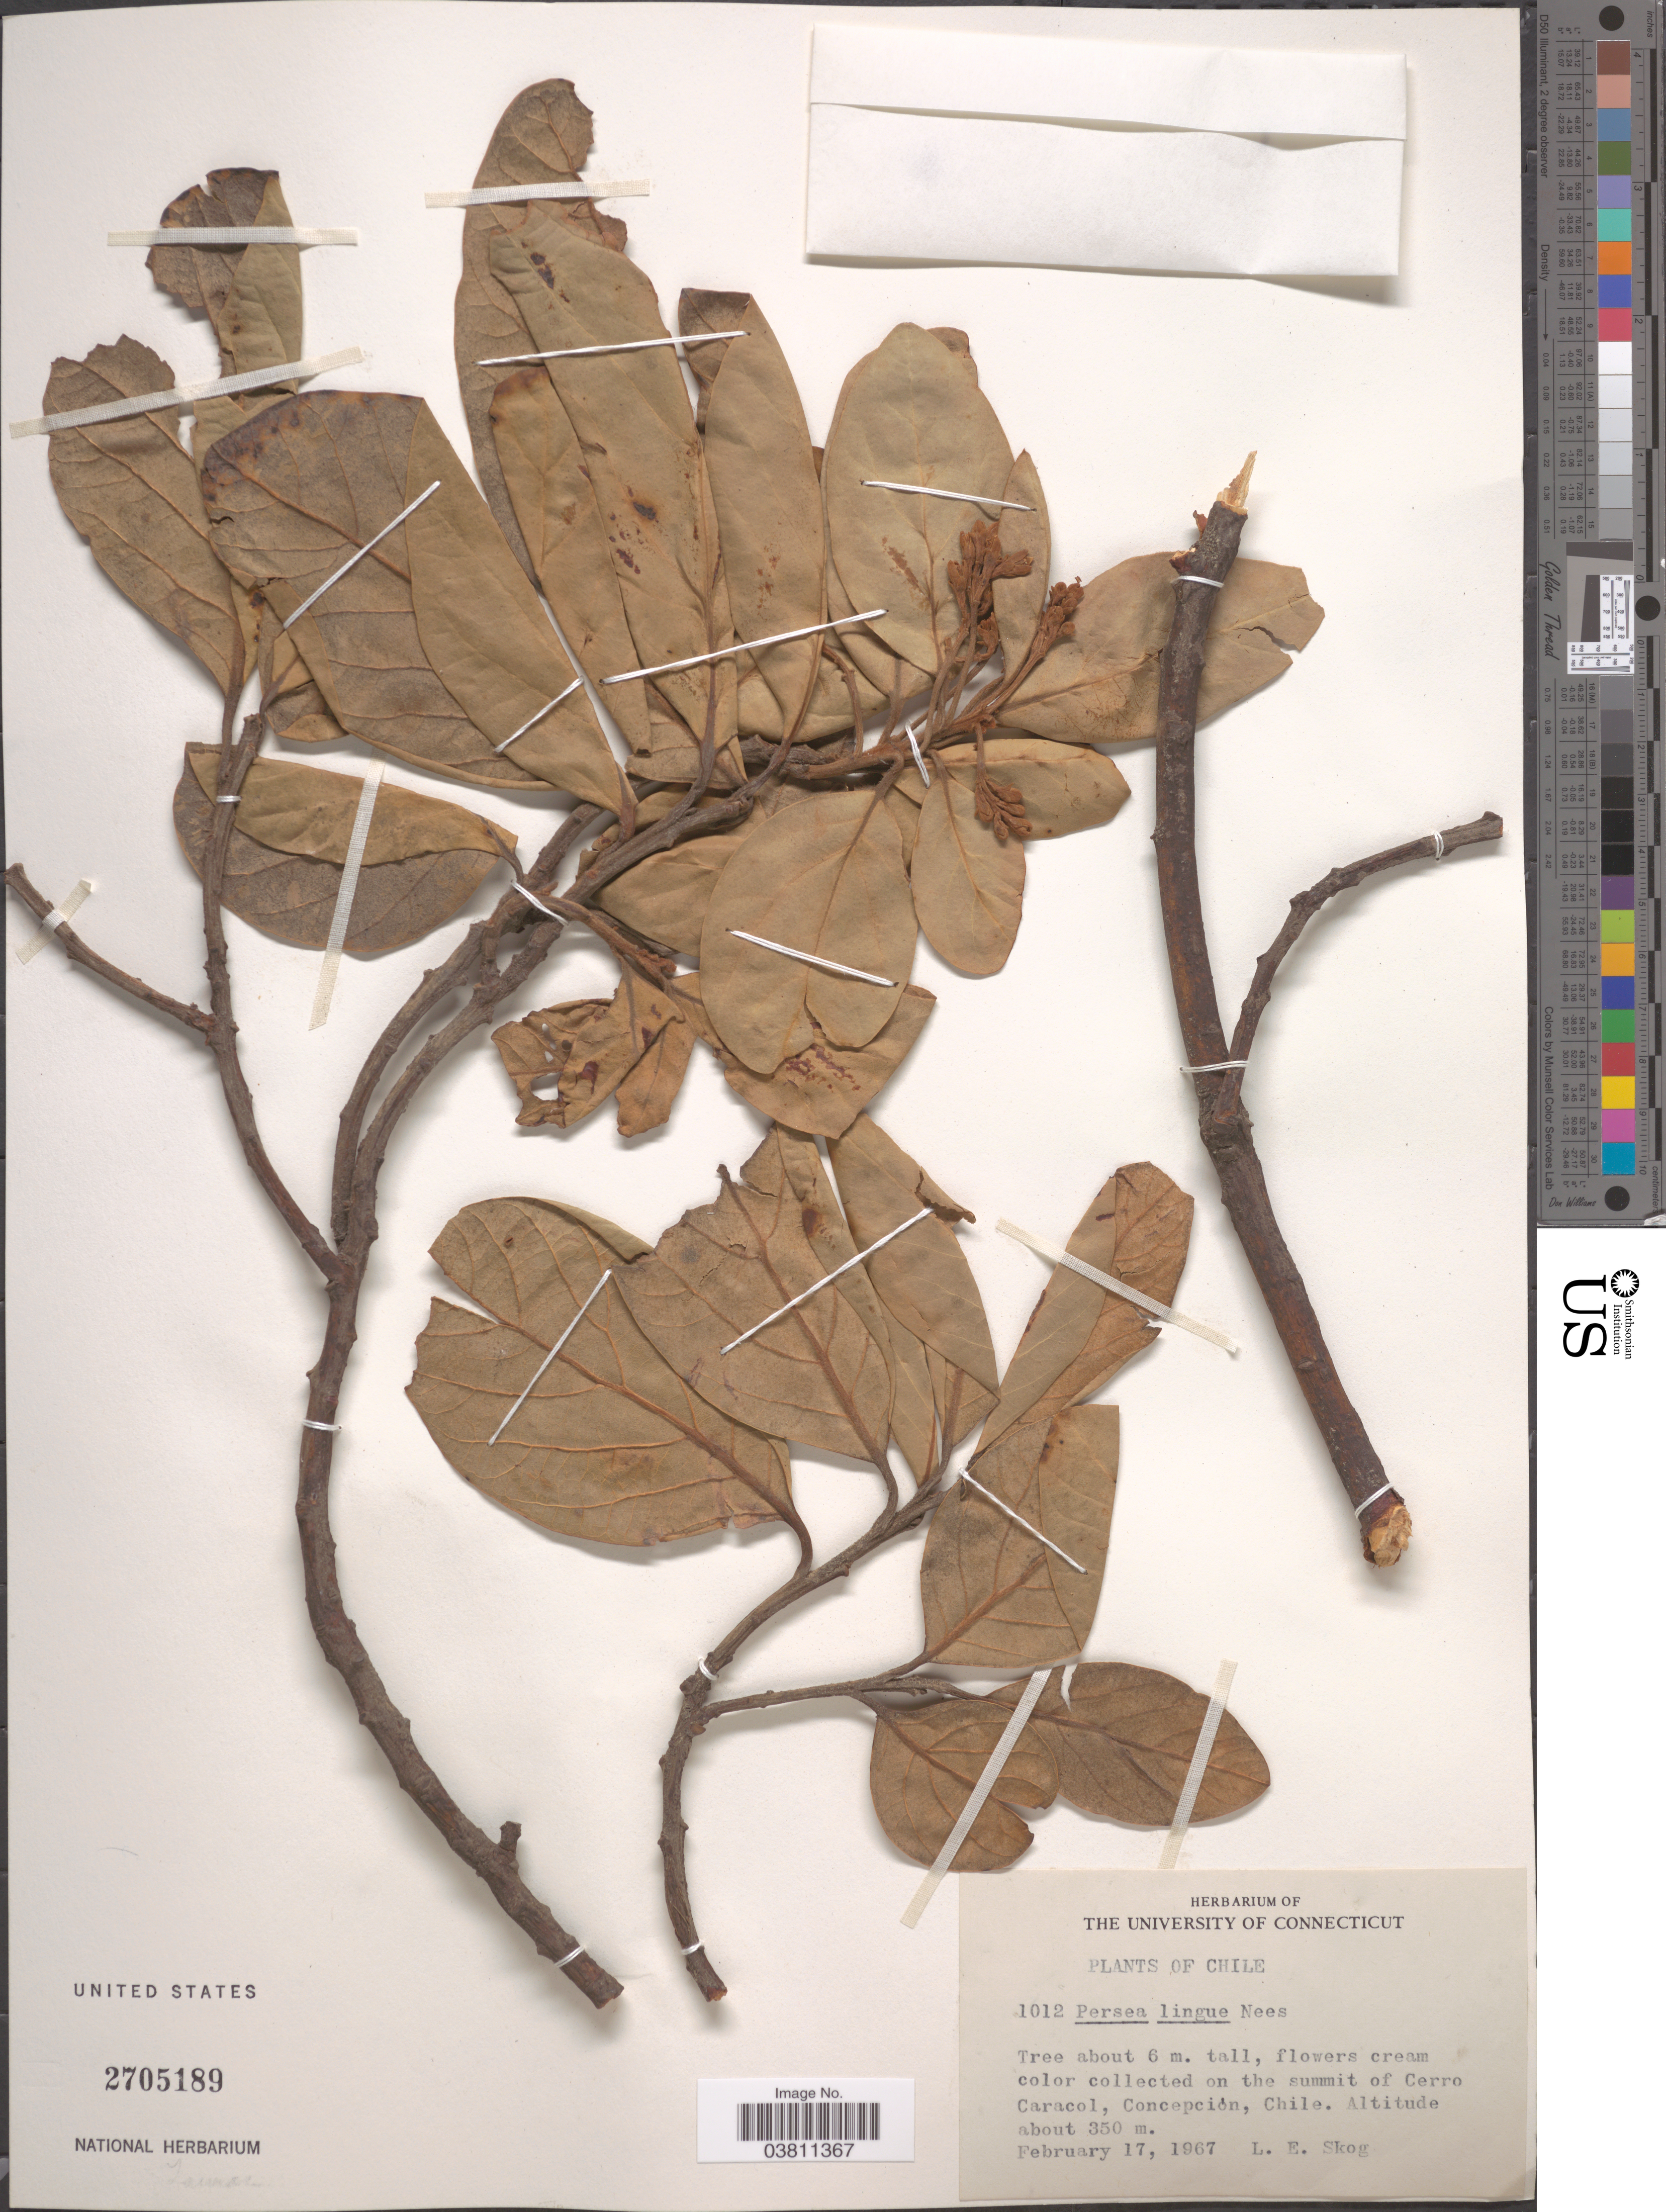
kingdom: Plantae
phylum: Tracheophyta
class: Magnoliopsida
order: Laurales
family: Lauraceae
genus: Persea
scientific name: Persea lingue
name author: Nees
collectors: L. E. Skog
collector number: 1012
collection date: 1967-02-17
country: Chile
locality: On the summit of Cerro Caracol, Concepción.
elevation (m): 350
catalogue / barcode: US 2705189